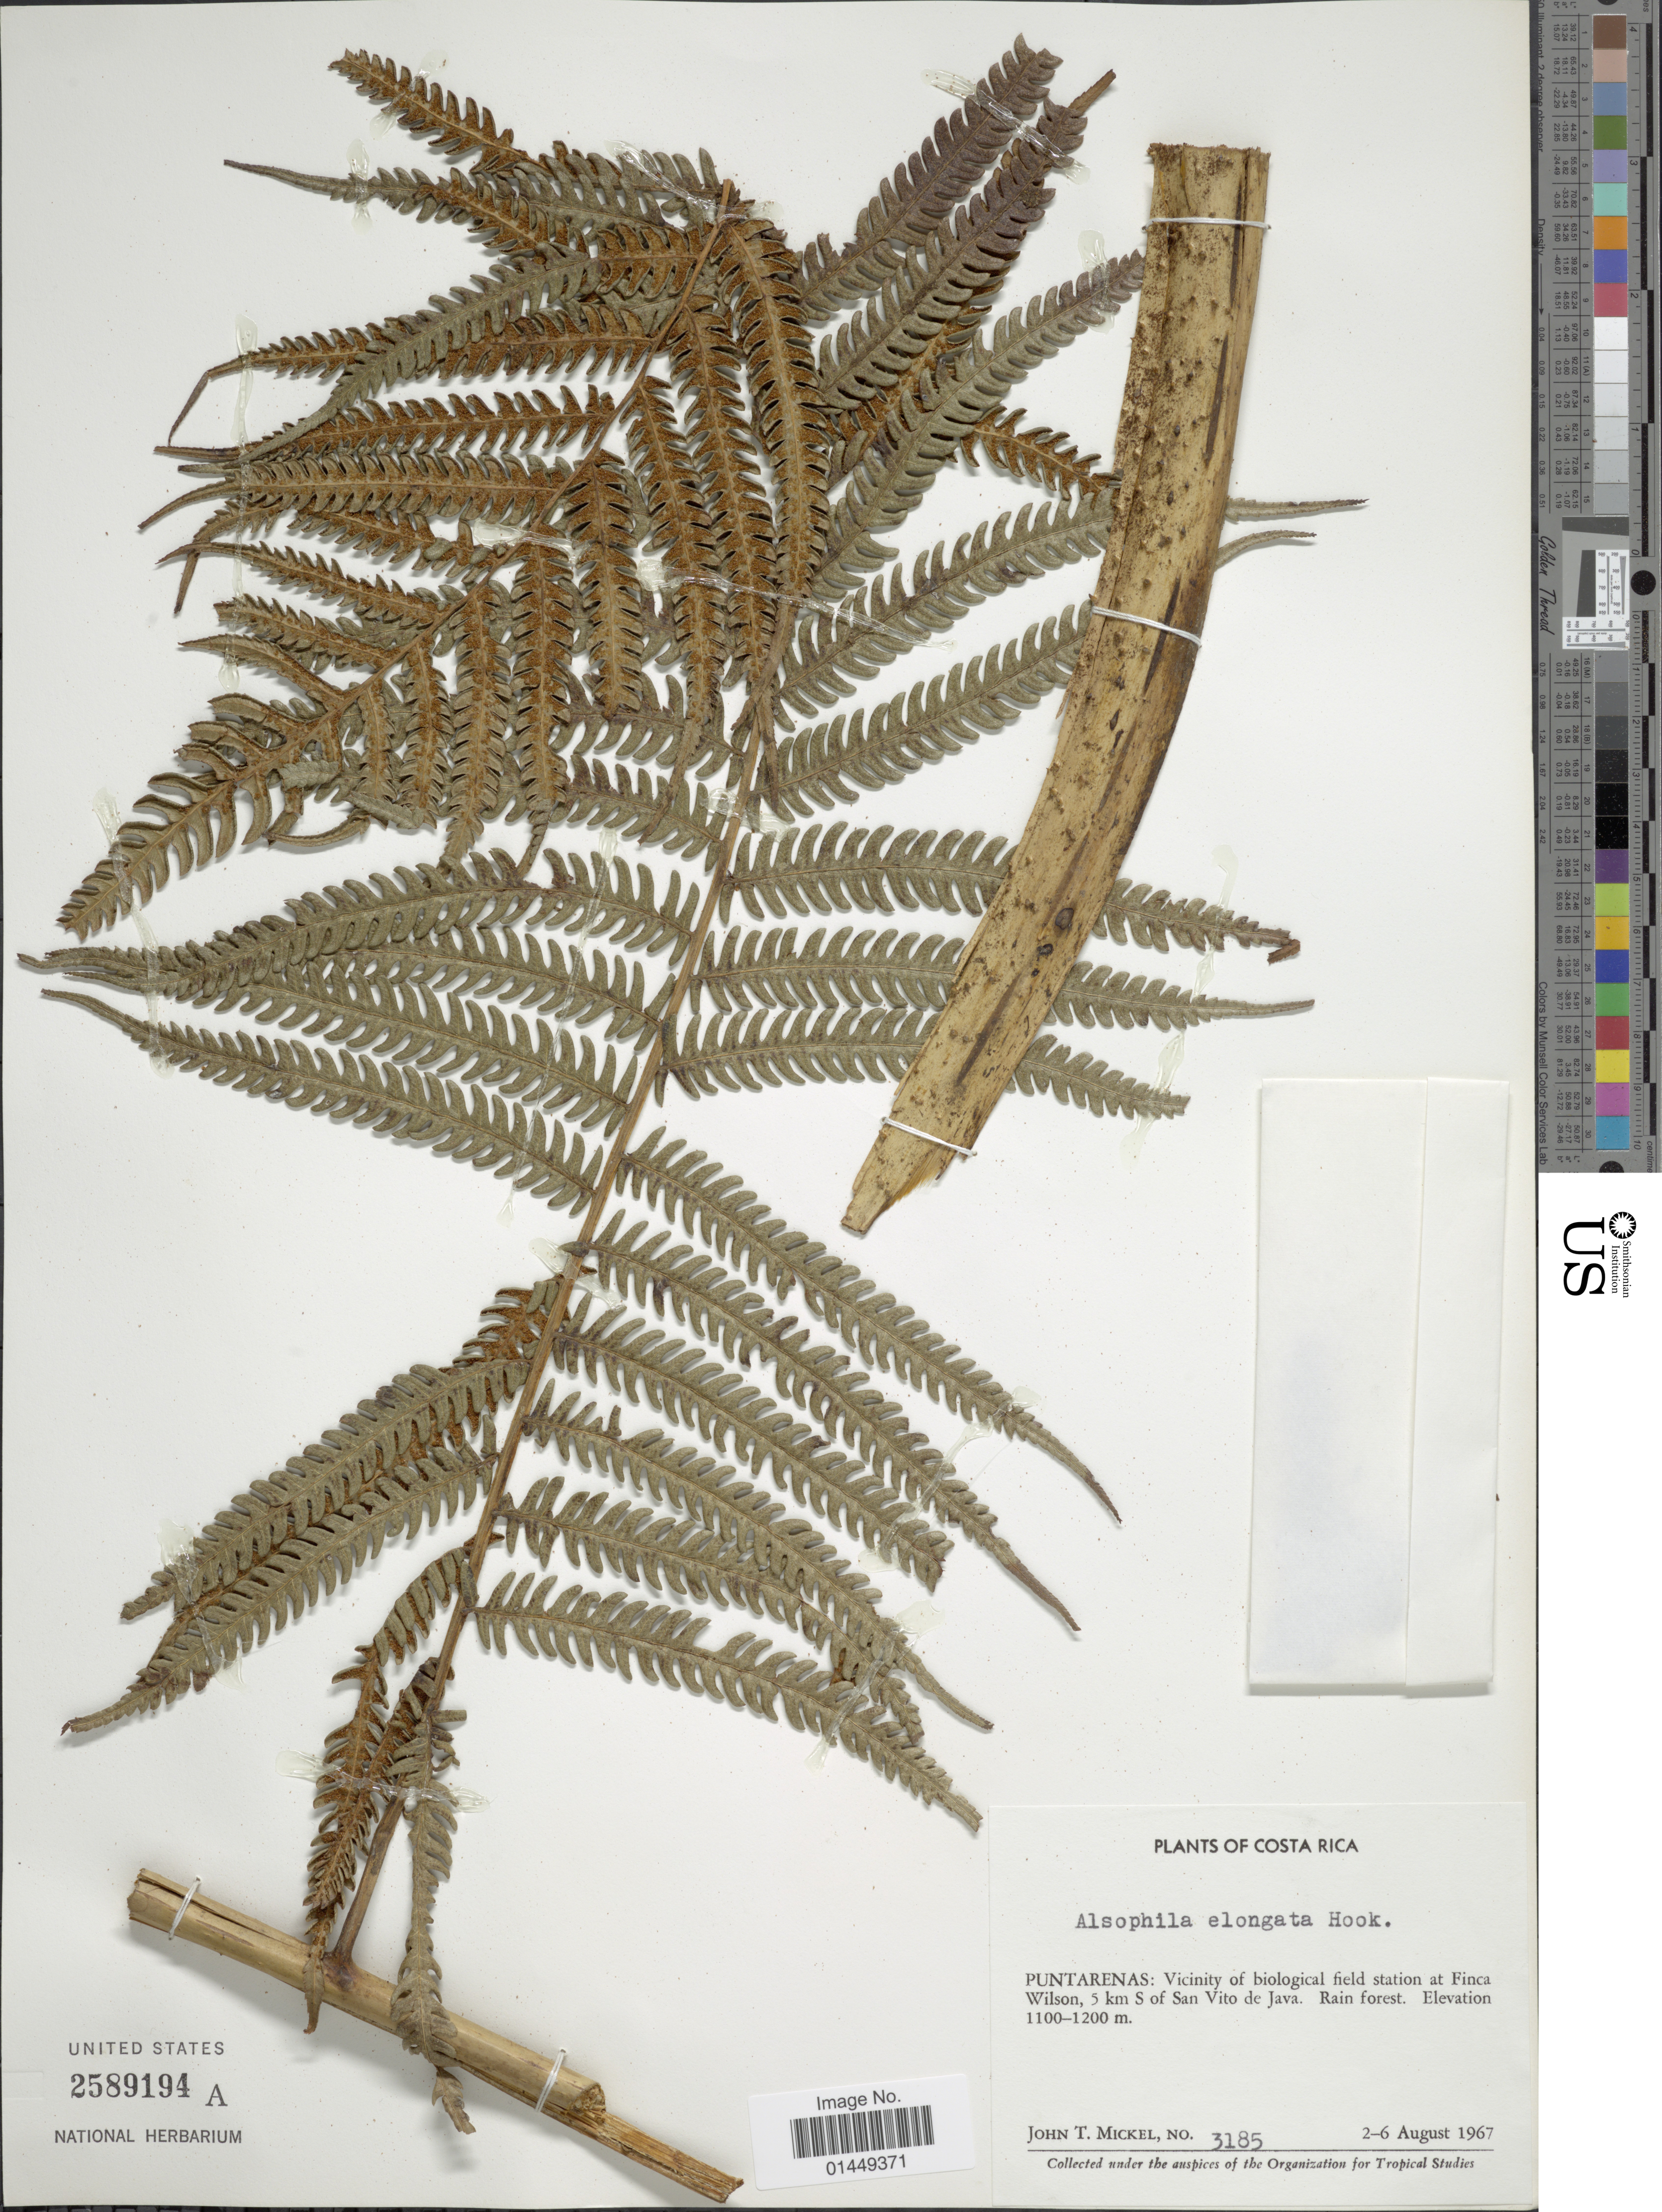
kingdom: Plantae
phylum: Tracheophyta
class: Polypodiopsida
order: Cyatheales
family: Cyatheaceae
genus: Cyathea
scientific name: Cyathea poeppigii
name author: (Hook.) Domin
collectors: J. T. Mickel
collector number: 3185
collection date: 1967-08-02/1967-08-06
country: Costa Rica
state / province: Puntarenas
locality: Puntarenas: Vicinity of biological field station at Finca Wilson, 5 km S of San Vito de Java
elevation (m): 1100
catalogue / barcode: US 2589194A